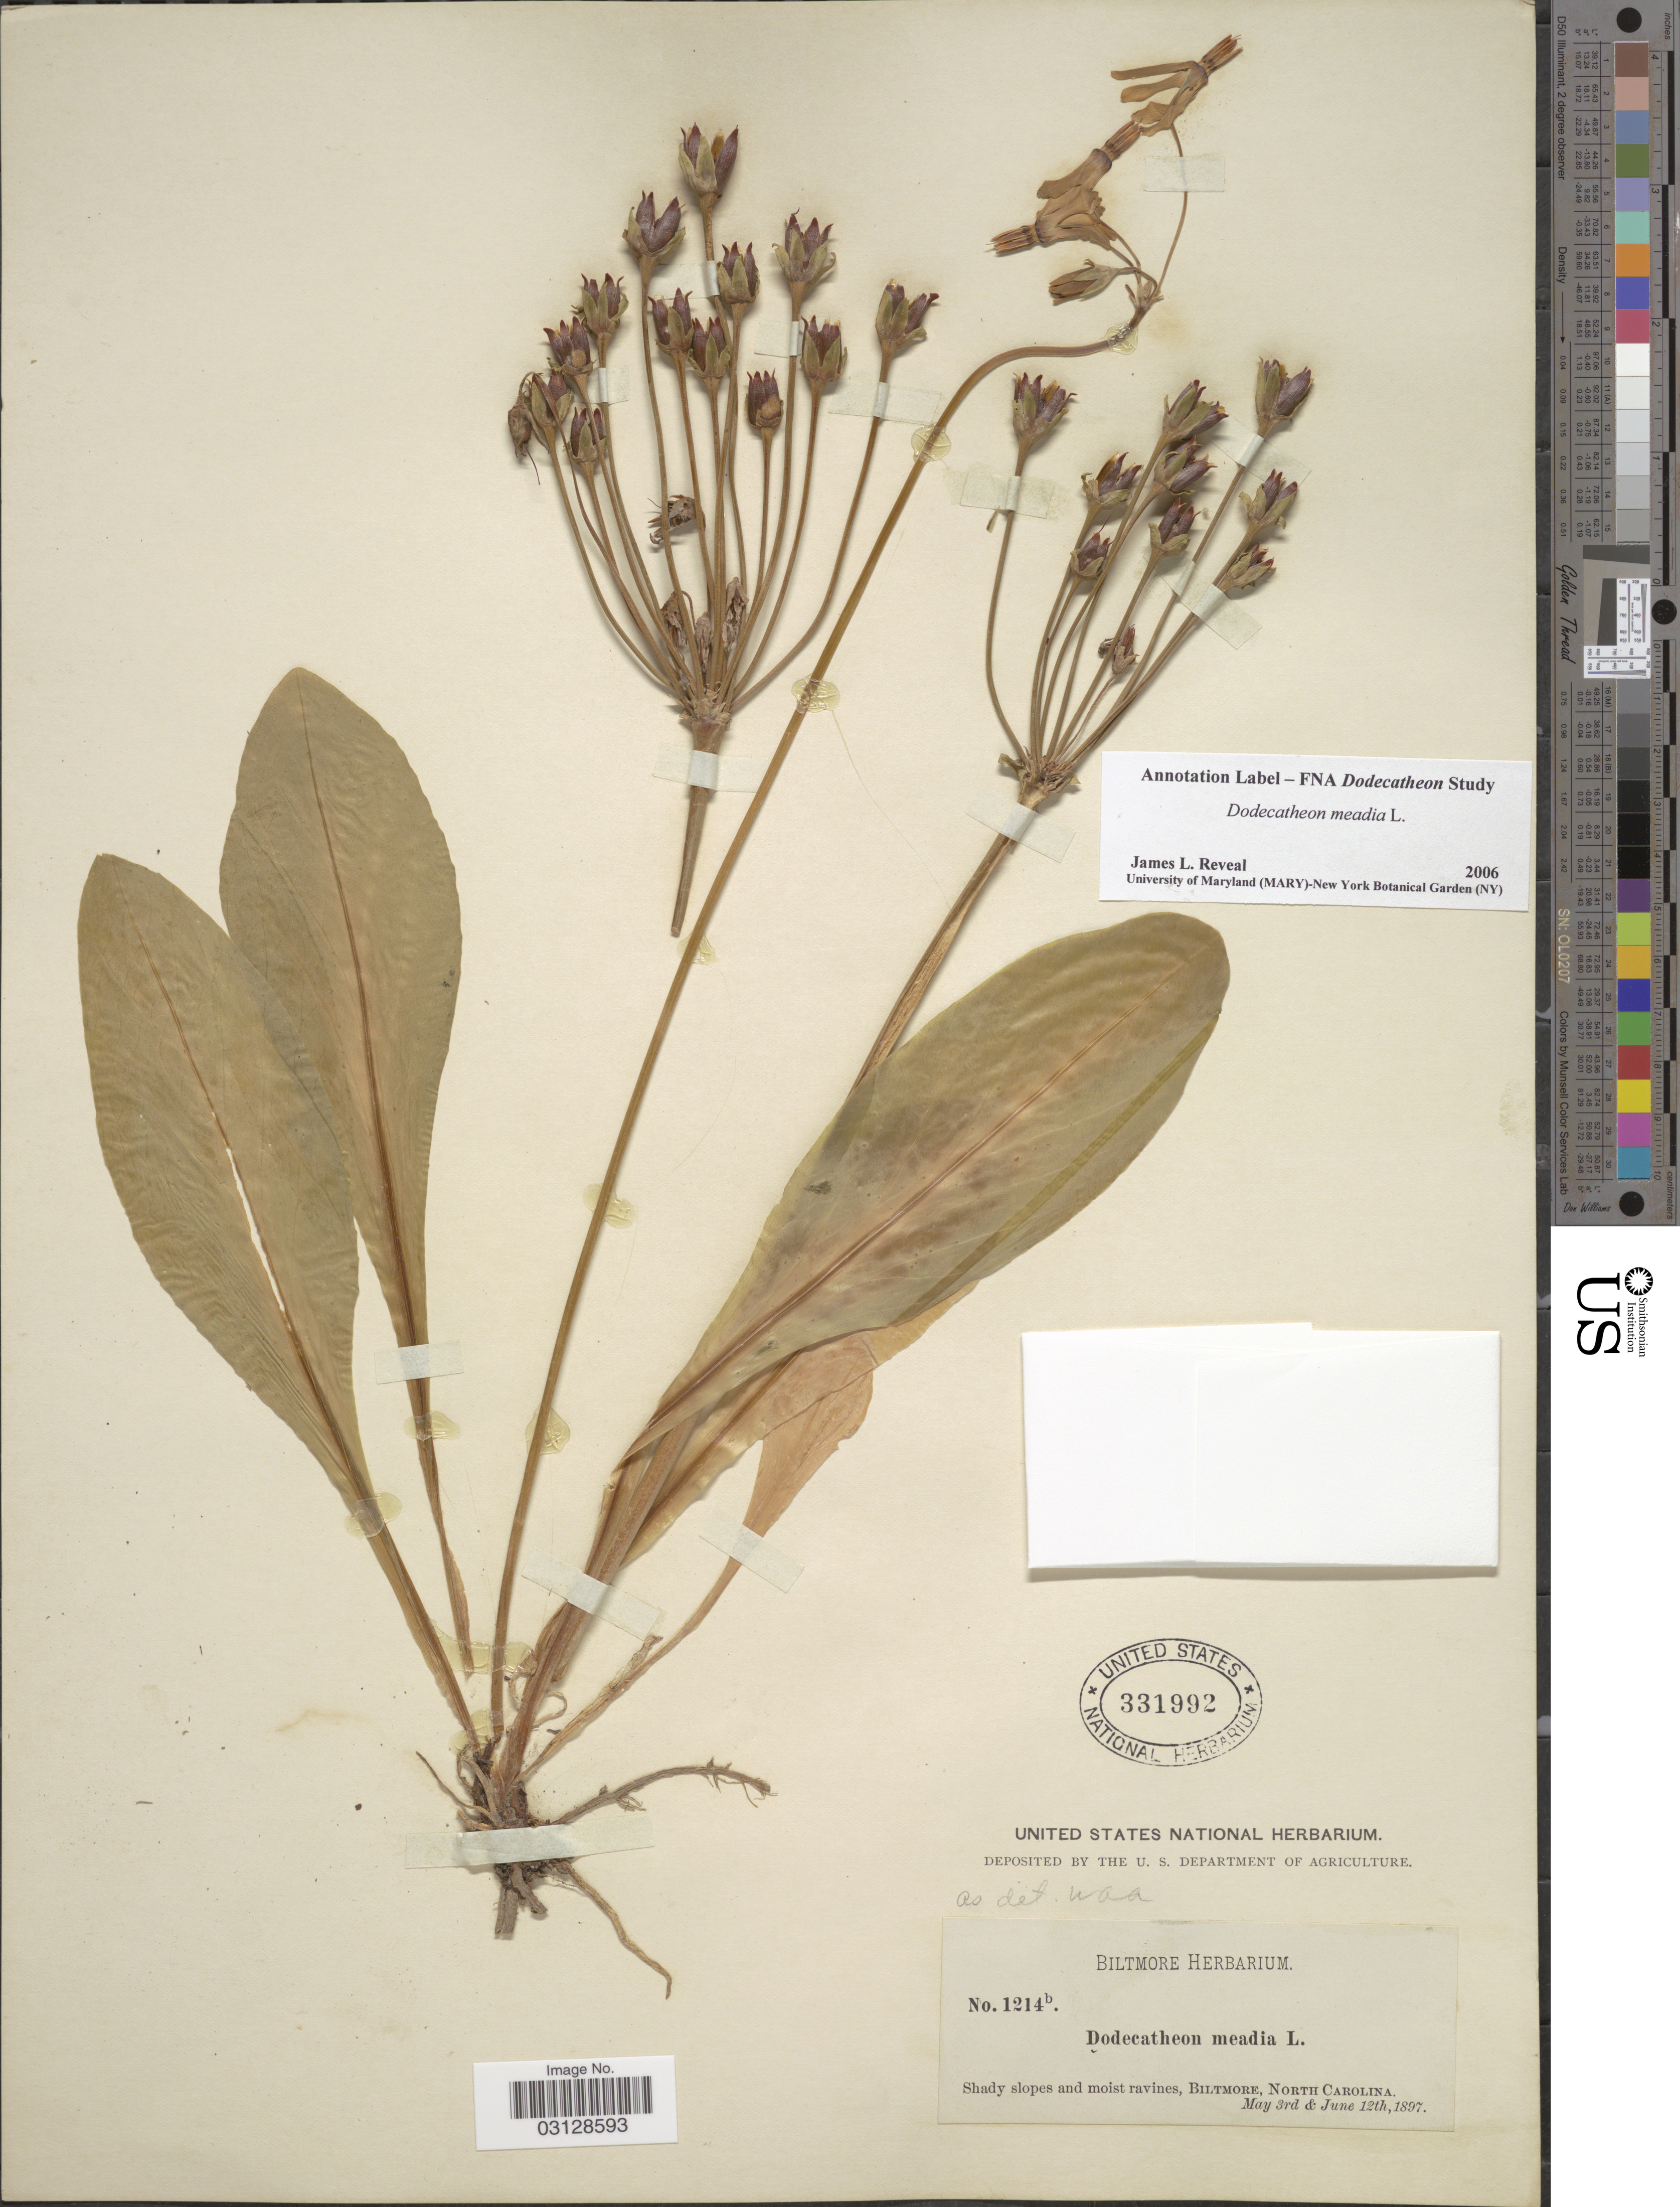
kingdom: Plantae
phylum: Tracheophyta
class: Magnoliopsida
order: Ericales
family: Primulaceae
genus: Dodecatheon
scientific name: Dodecatheon meadia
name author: L.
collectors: ex herb. Biltmore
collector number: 1214b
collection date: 1897-05-03/1897-06-12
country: United States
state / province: North Carolina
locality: Biltmore.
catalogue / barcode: US 331992